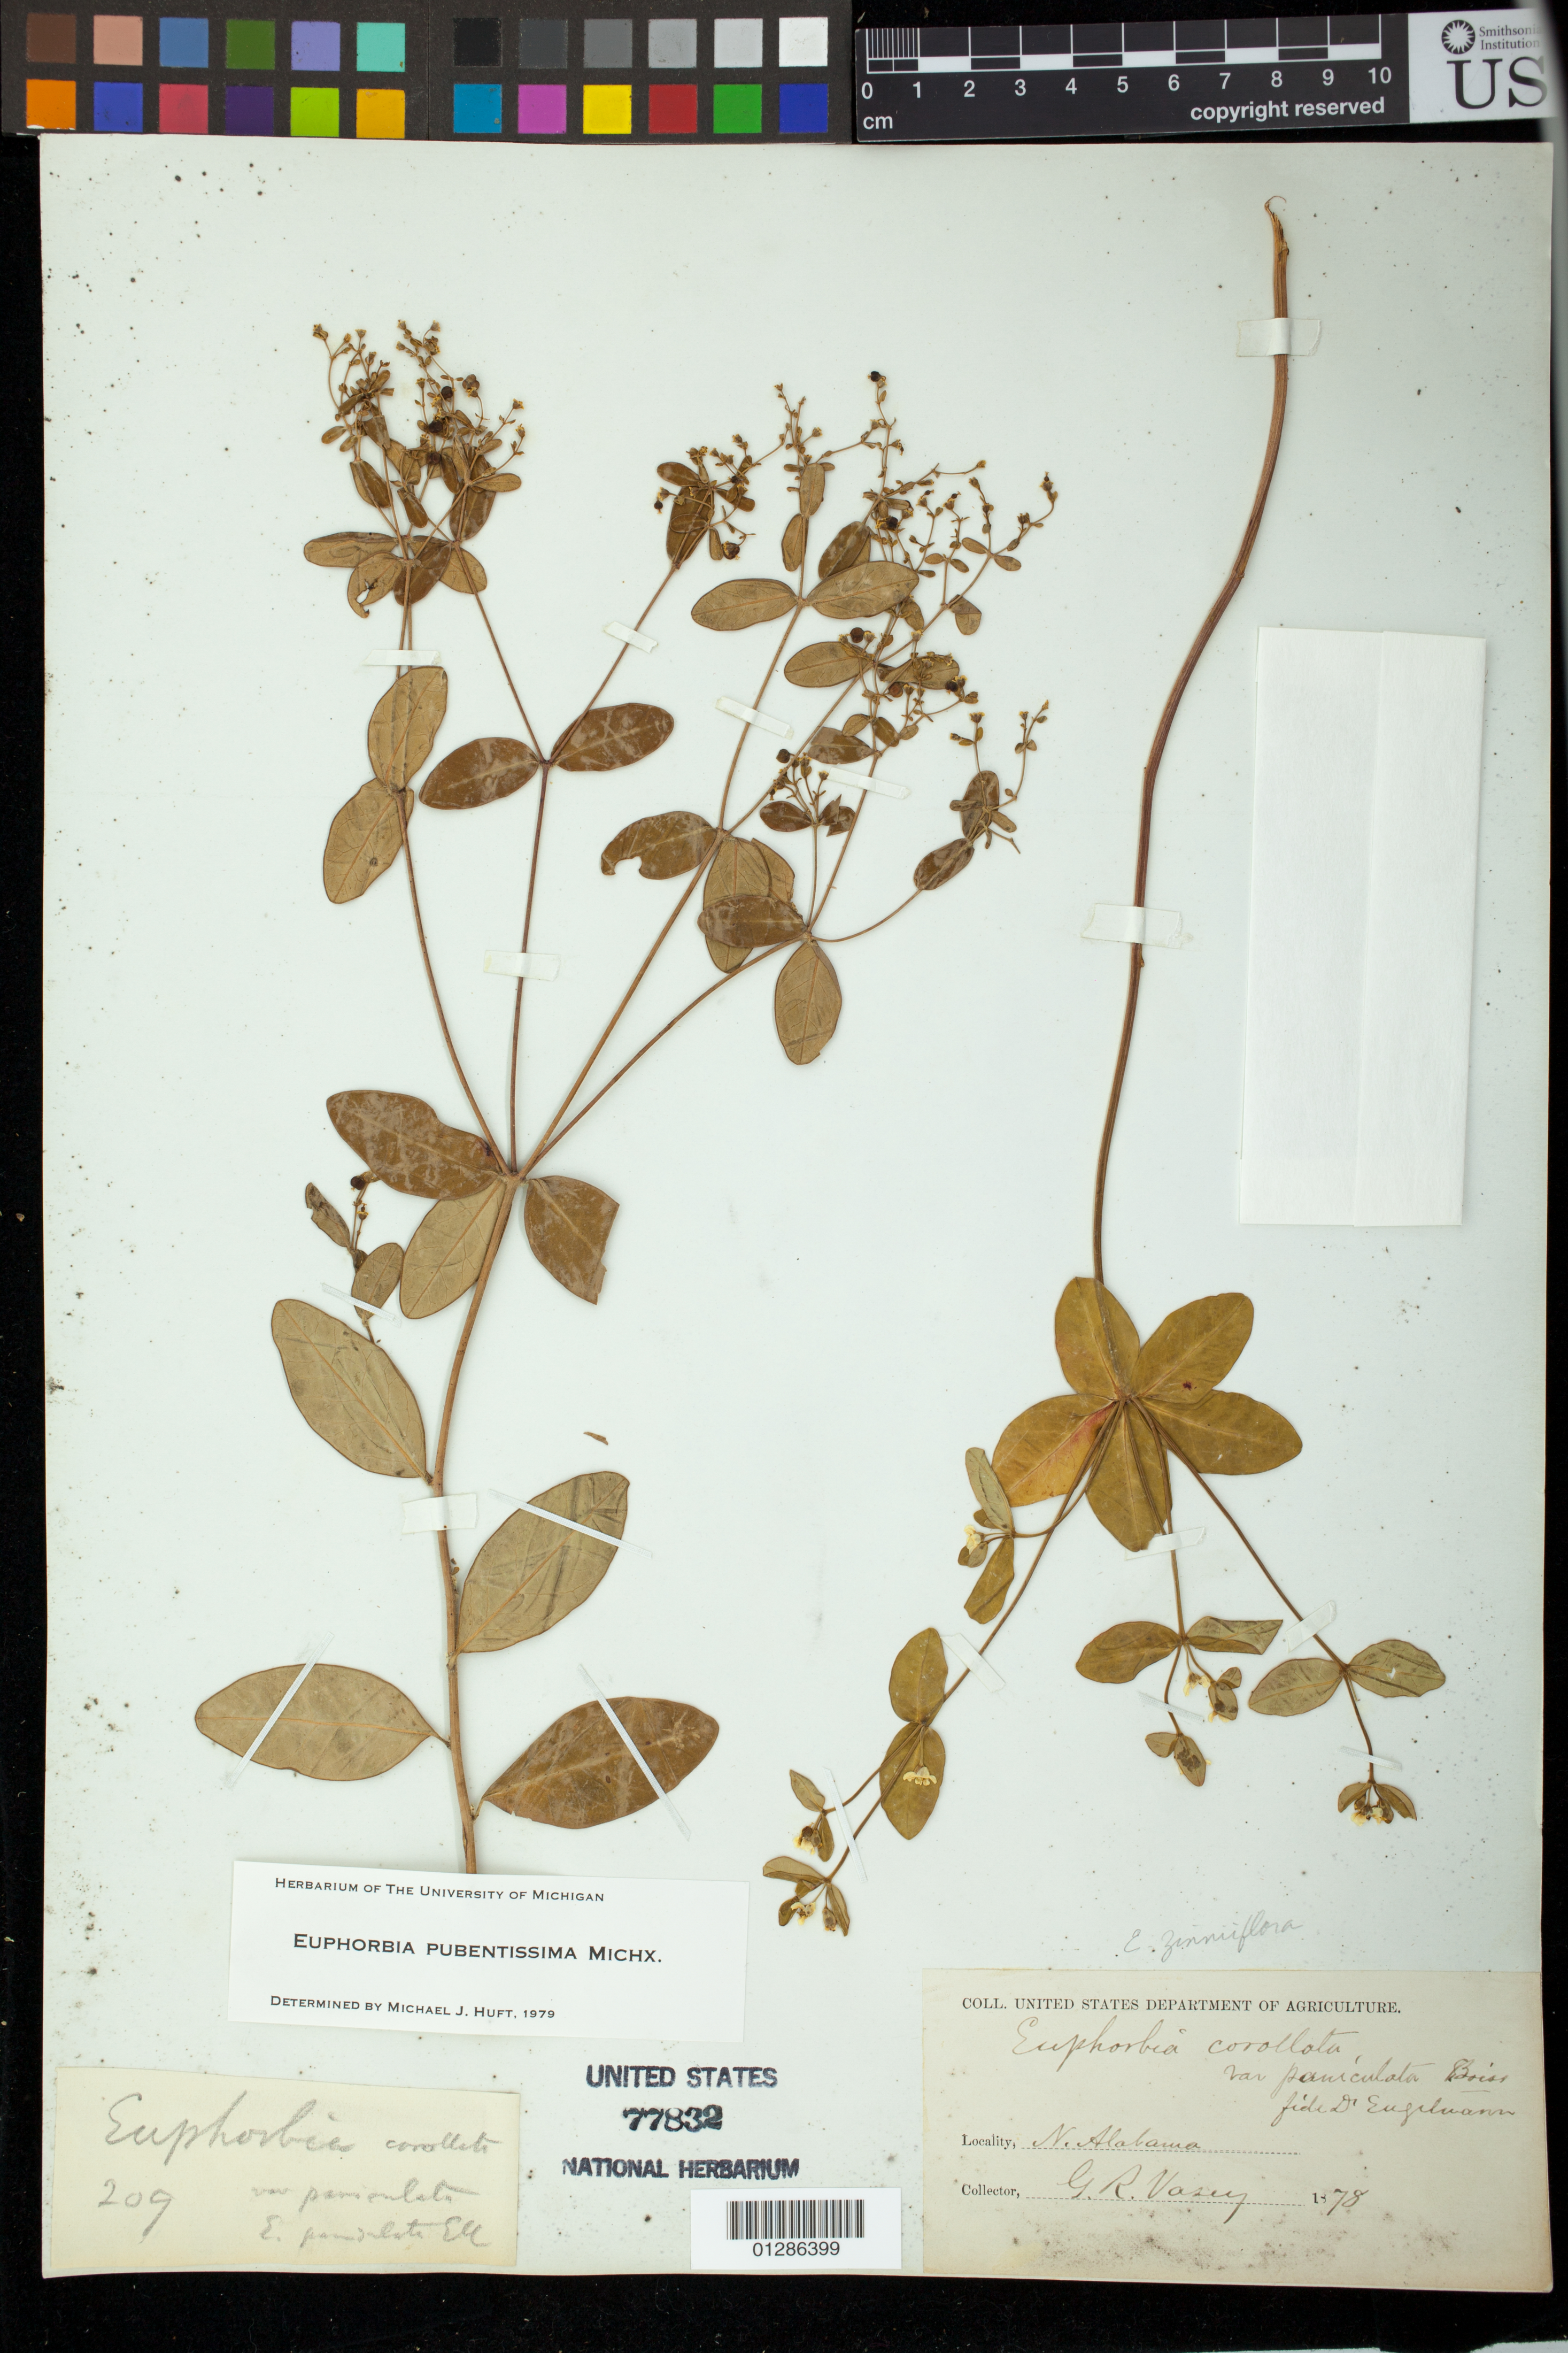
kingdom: Plantae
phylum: Tracheophyta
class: Magnoliopsida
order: Malpighiales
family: Euphorbiaceae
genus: Euphorbia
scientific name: Euphorbia pubentissima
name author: Michx.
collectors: G. R. Vasey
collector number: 209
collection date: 1878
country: United States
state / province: Alabama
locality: N. Alabama.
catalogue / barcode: US 77832